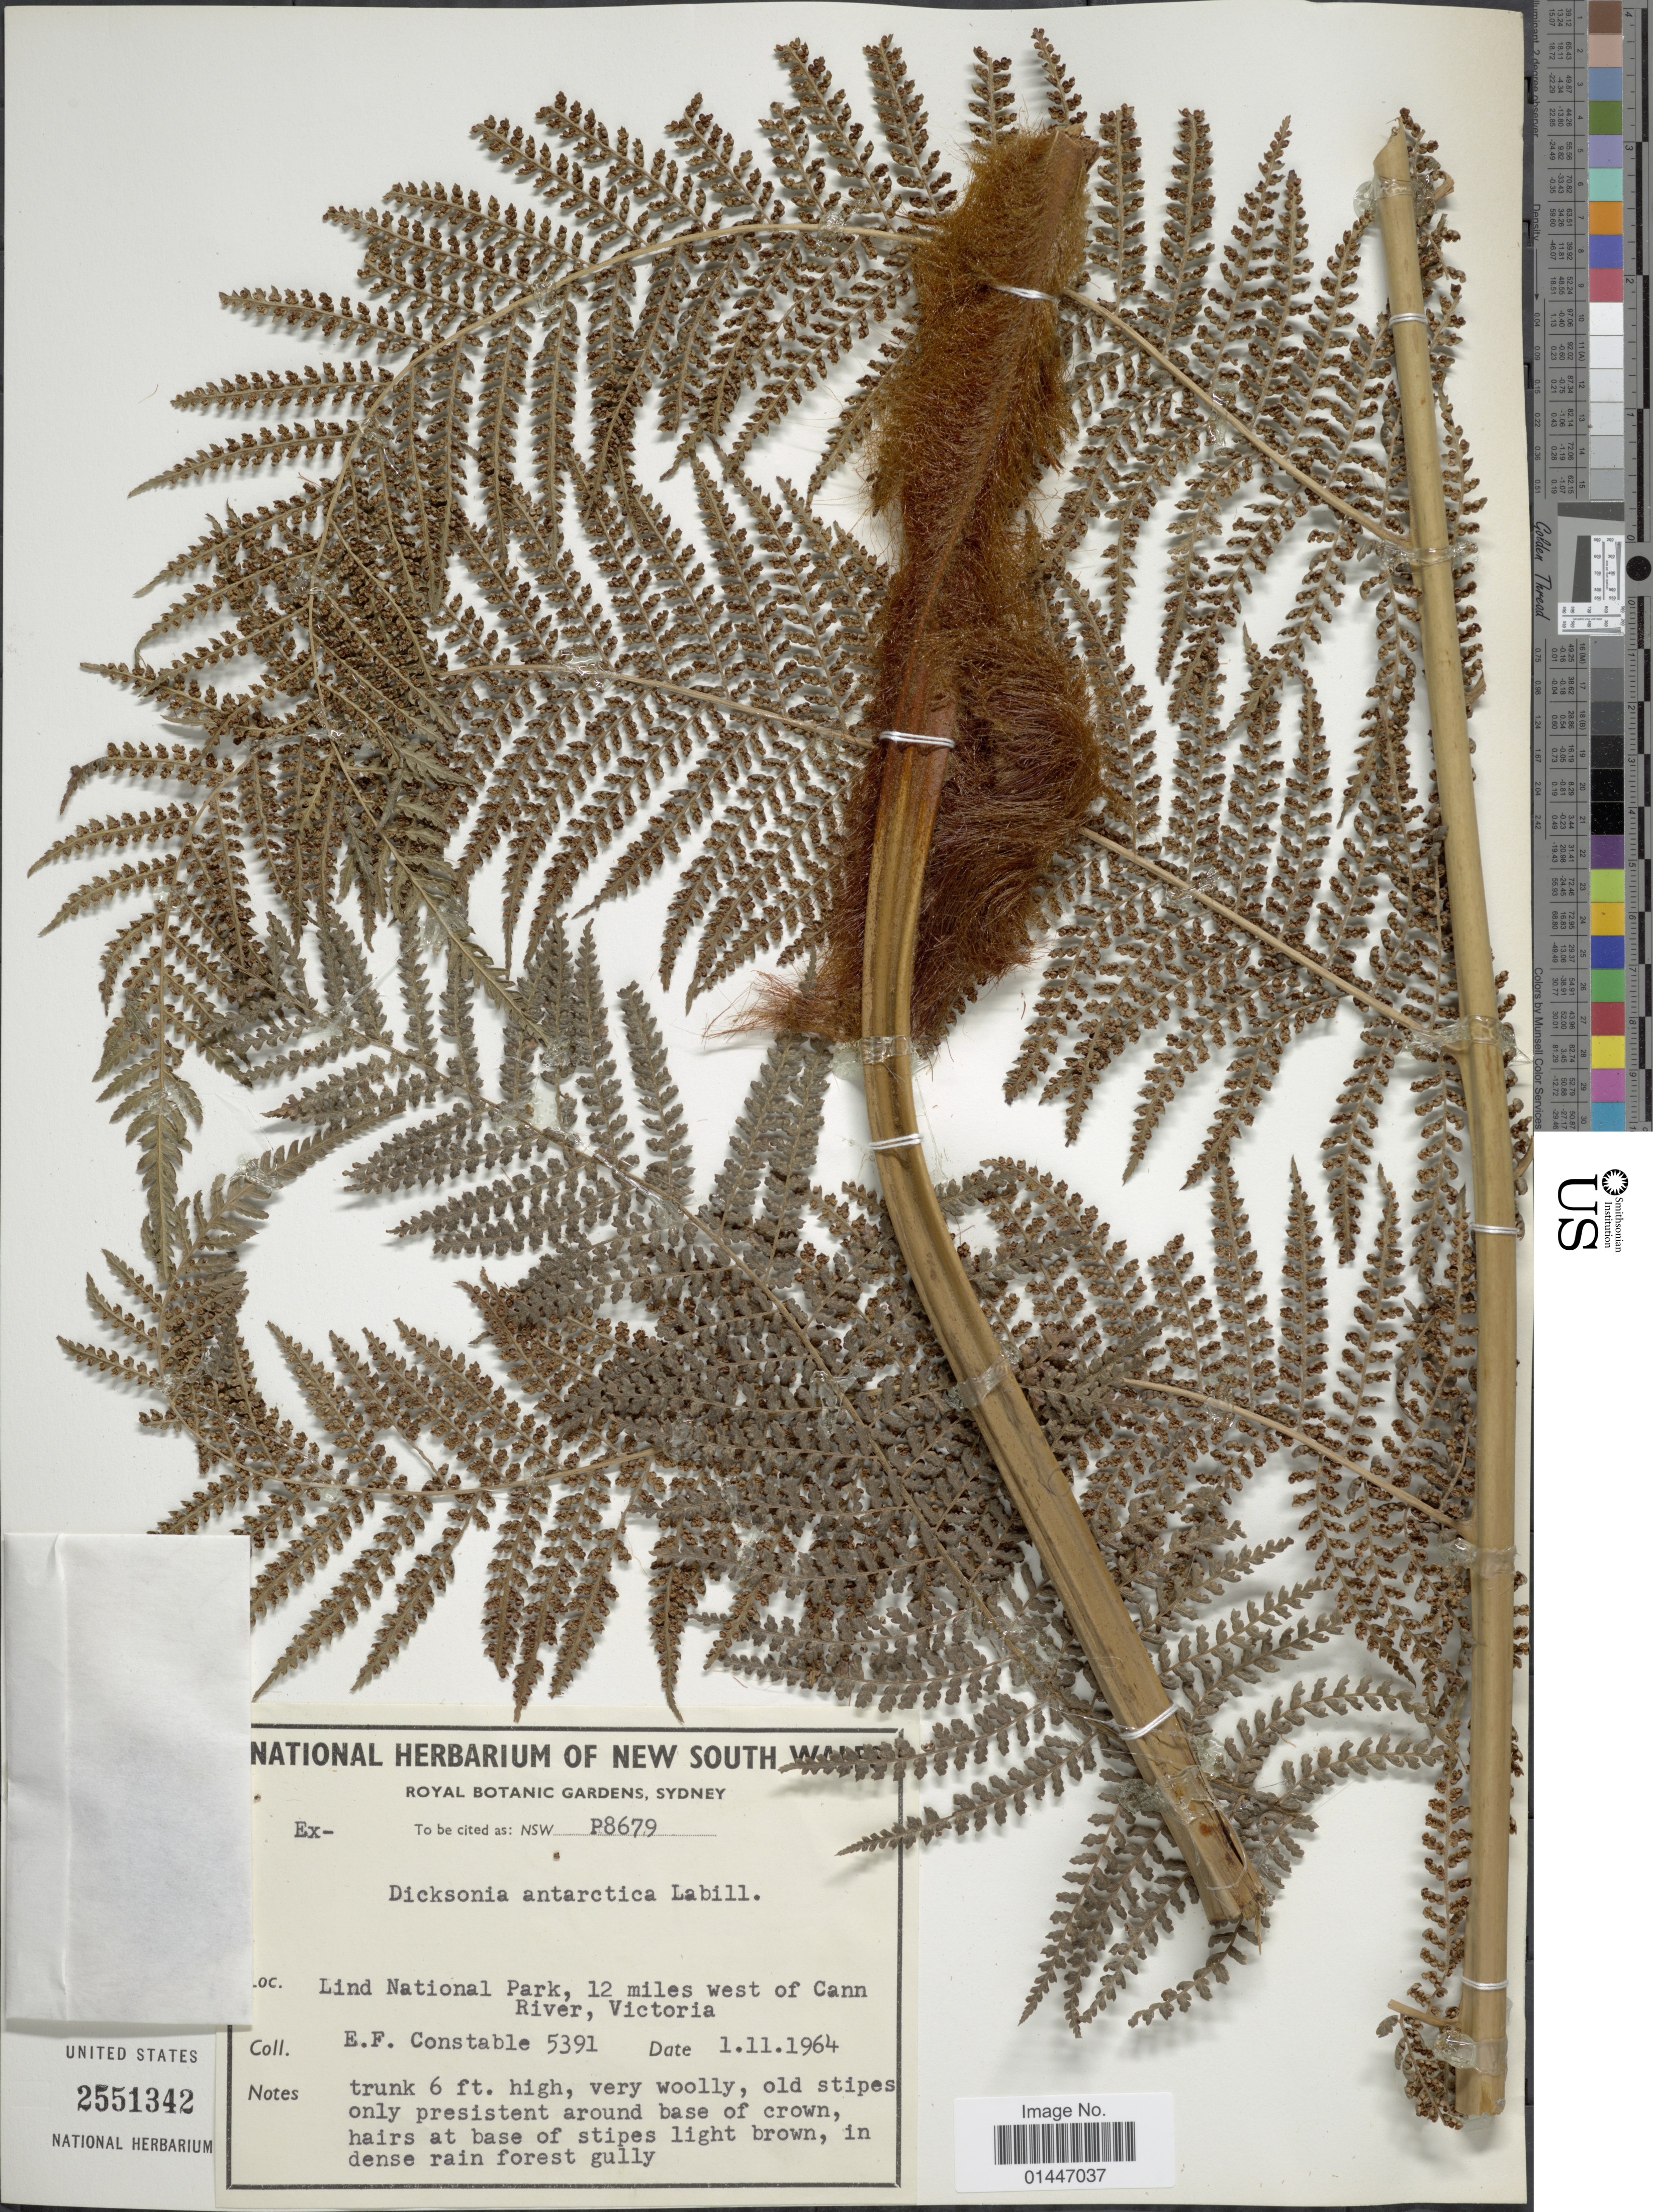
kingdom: Plantae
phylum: Tracheophyta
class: Polypodiopsida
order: Cyatheales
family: Dicksoniaceae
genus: Dicksonia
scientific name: Dicksonia antarctica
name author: Labill.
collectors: E. F. Constable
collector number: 5391/ P8679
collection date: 1964-11-01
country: Australia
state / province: Victoria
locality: Lind National Park, 12 miles west of Cann River, Victoria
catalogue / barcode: US 2551342